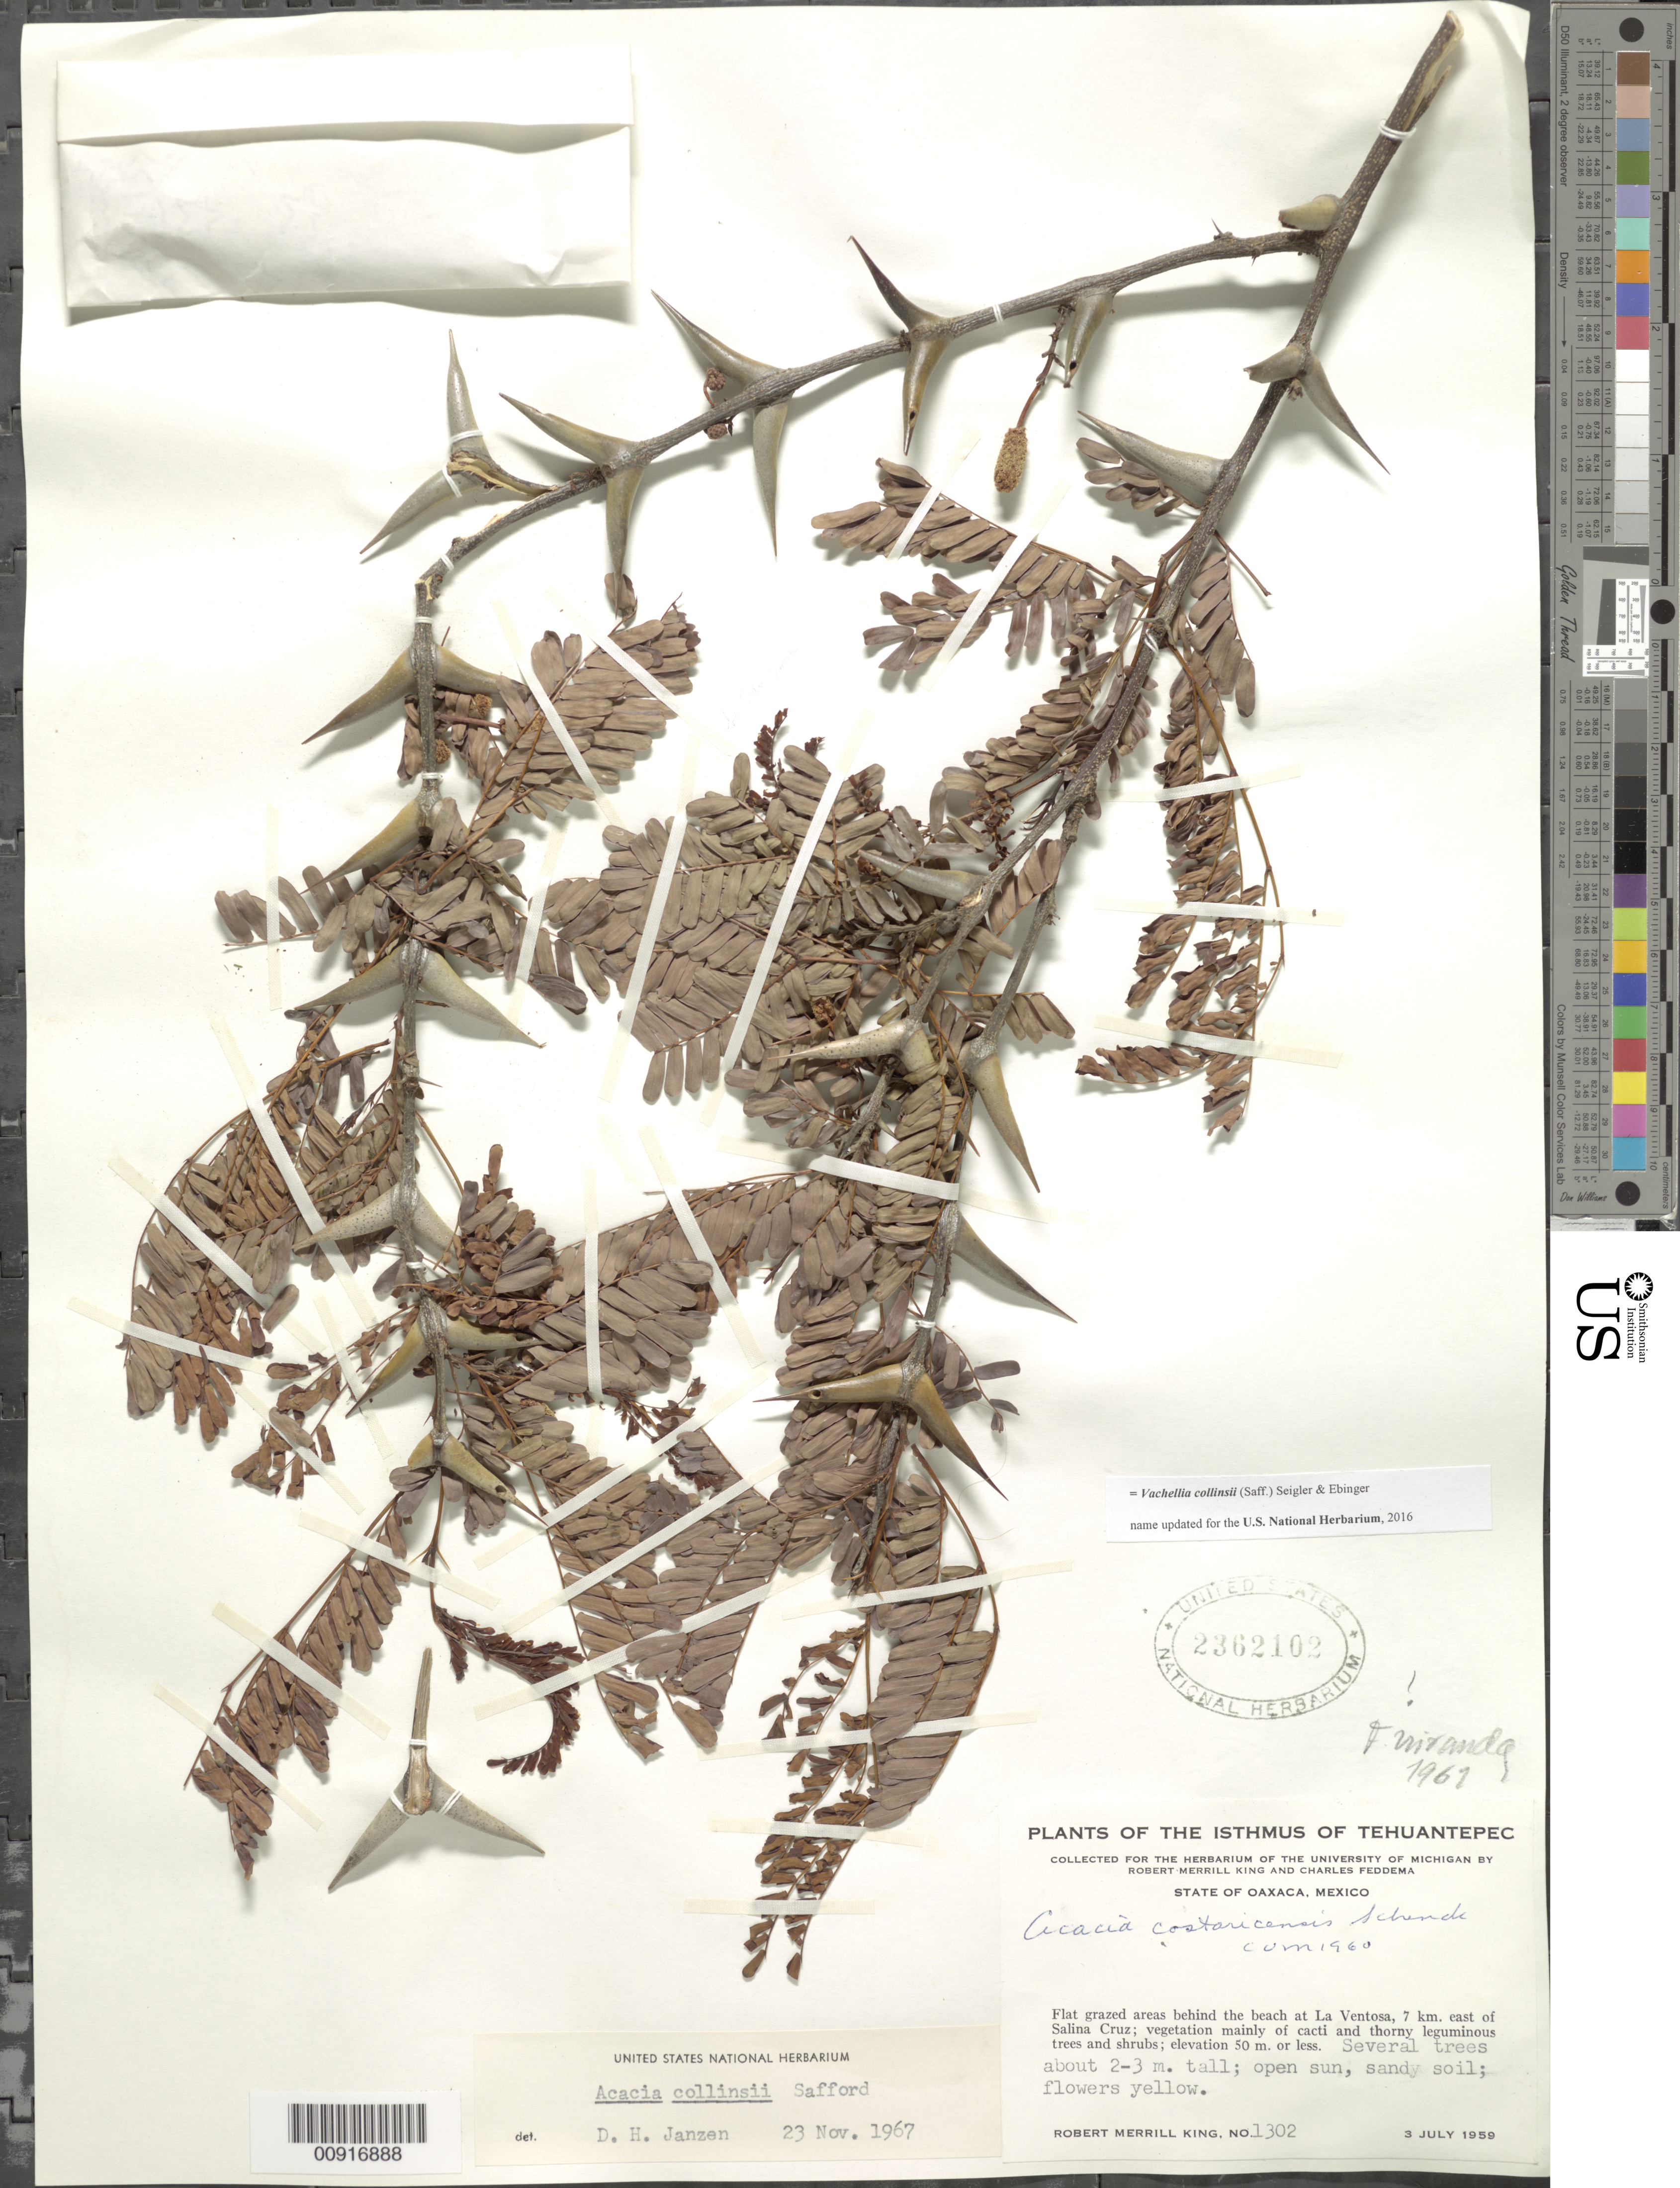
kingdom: Plantae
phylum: Tracheophyta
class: Magnoliopsida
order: Fabales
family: Fabaceae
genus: Vachellia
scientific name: Vachellia collinsii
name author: (Saff.) Seigler & Ebinger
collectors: R. M. King & C. Feddema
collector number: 1302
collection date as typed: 03 Jul 1959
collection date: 1959-07-03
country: Mexico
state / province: Oaxaca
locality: Flat grazed areas behind the beach at La Ventosa, 7 km. east of Salina Cruz.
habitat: Open sun, sandy soil. Vegetation mainly of cacti and thorny leguminous trees and shrubs.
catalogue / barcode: US 2362102